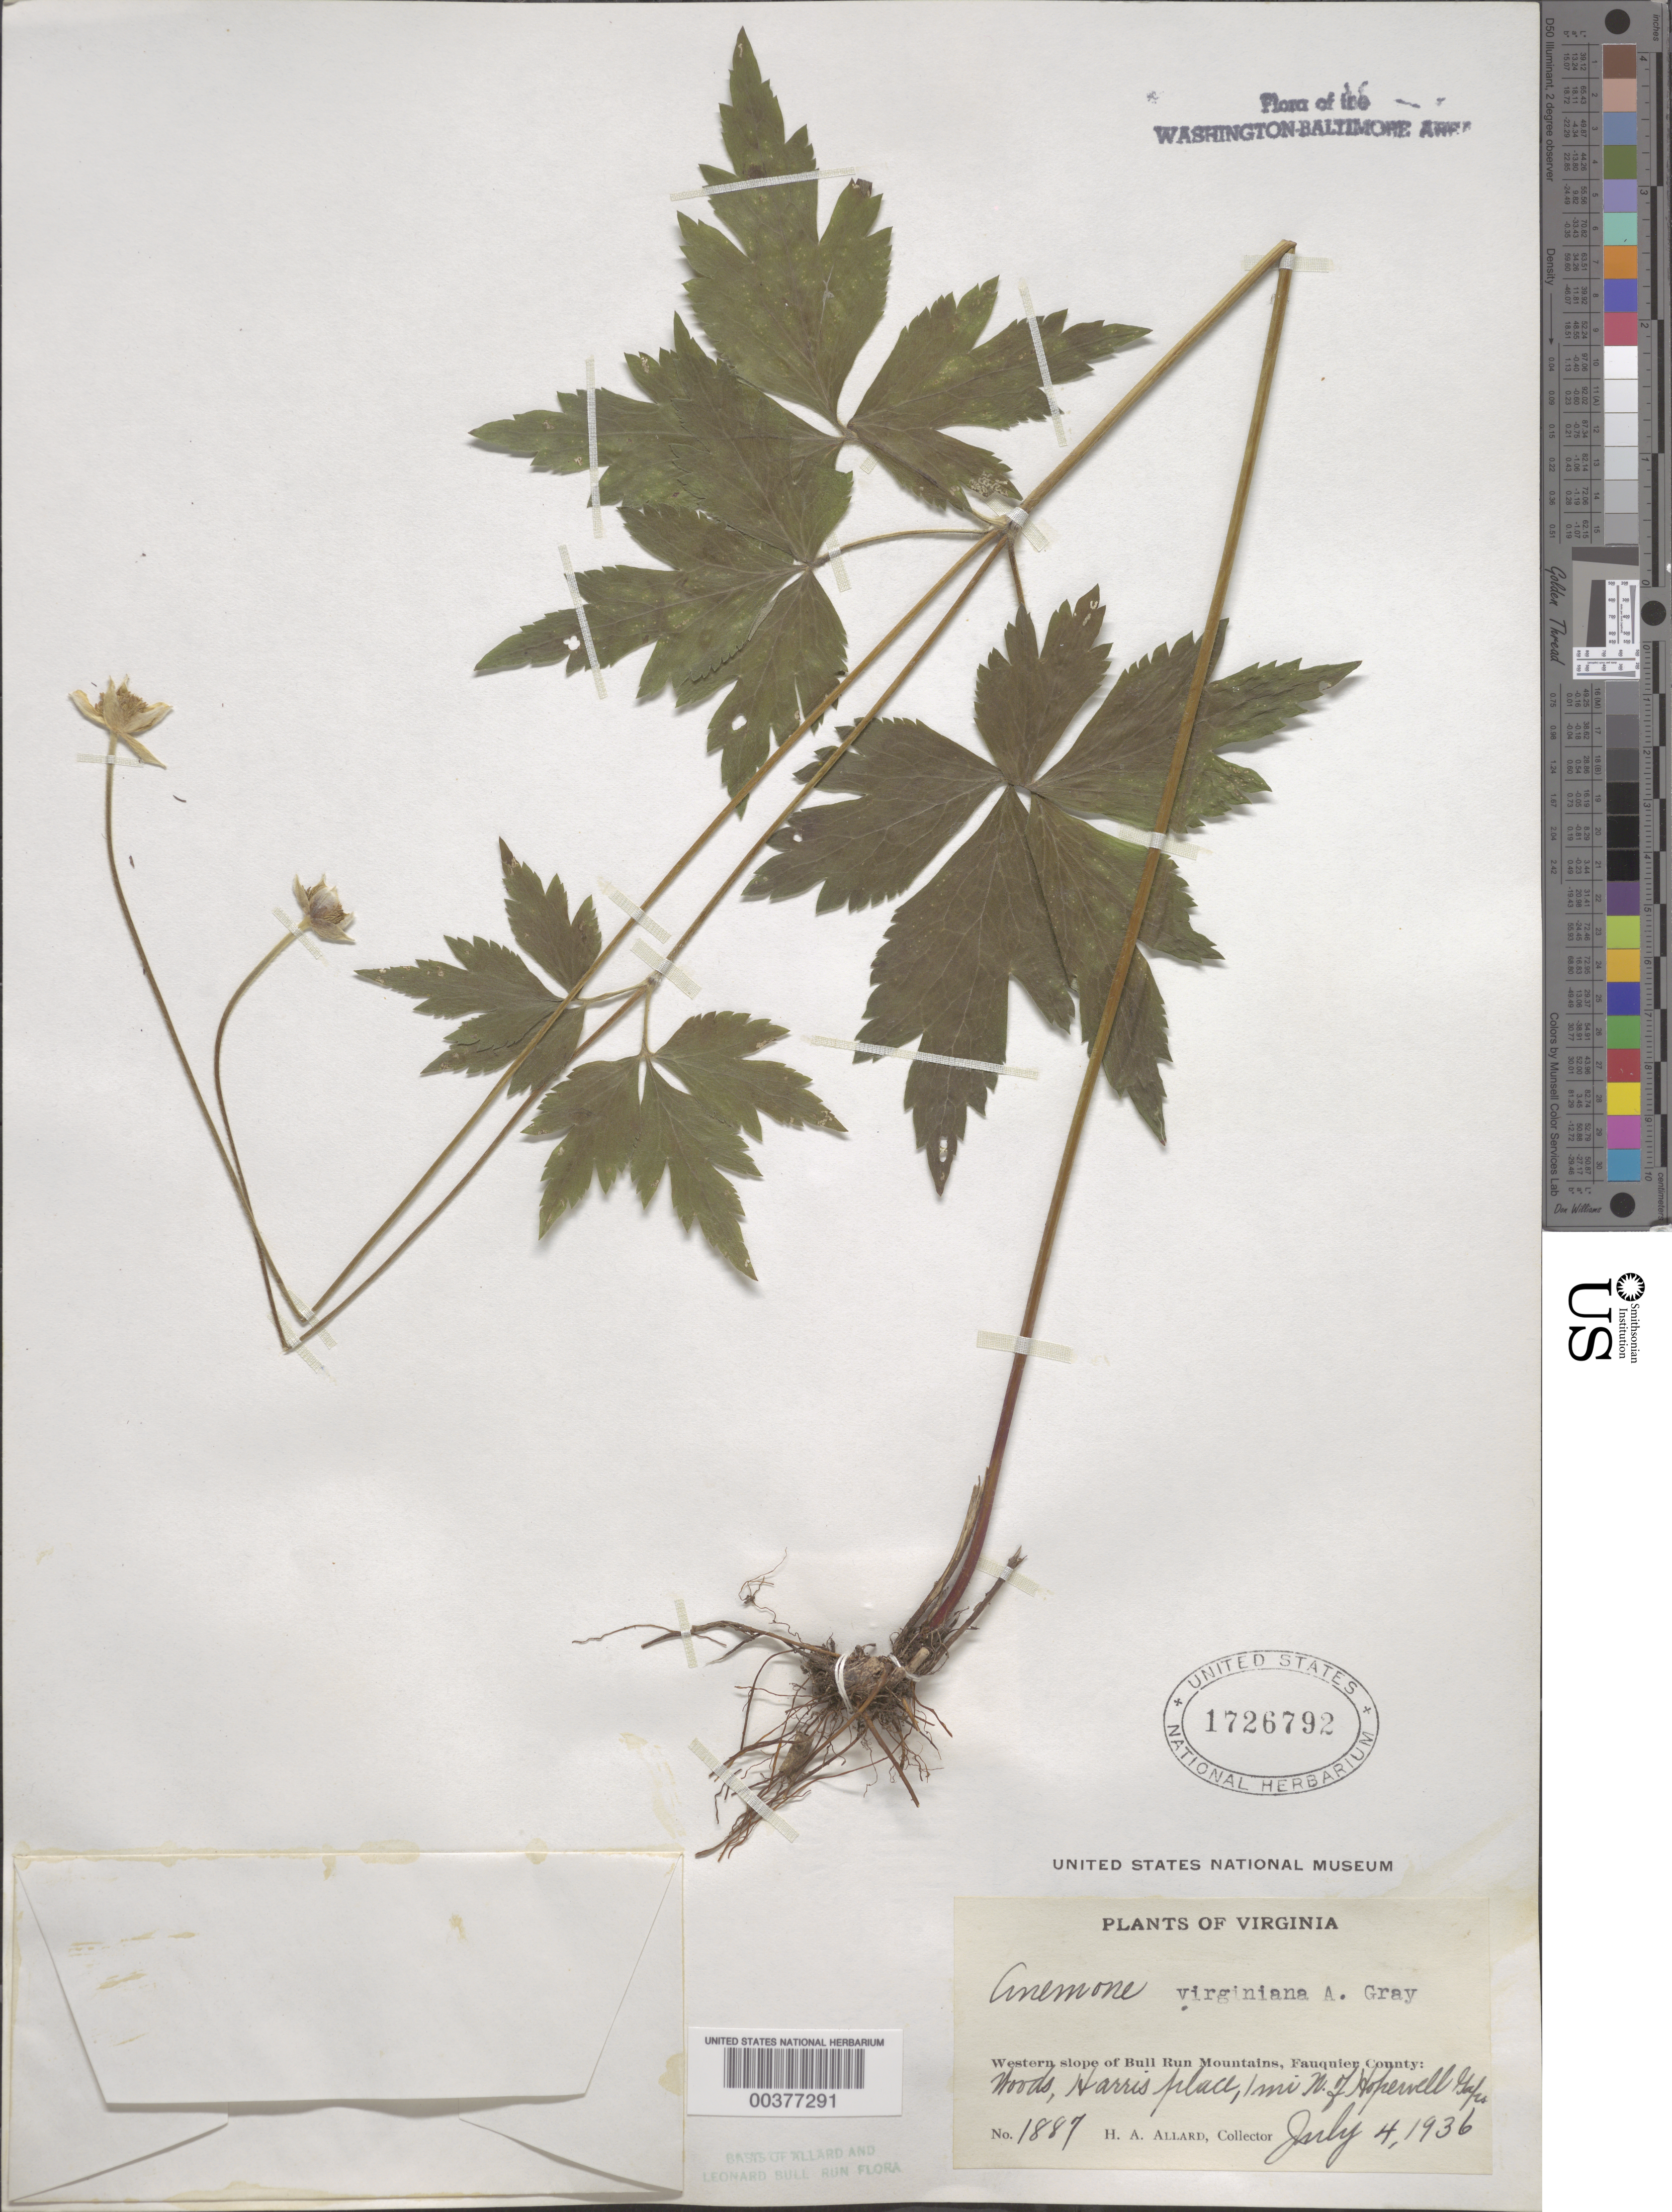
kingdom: Plantae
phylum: Tracheophyta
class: Magnoliopsida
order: Ranunculales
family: Ranunculaceae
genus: Anemone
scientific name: Anemone virginiana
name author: L.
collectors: H. A. Allard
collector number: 1887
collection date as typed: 04 Jul 1936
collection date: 1936-07-04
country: United States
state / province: Virginia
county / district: Fauquier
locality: North of Hopewell Gap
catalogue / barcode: US 1726792